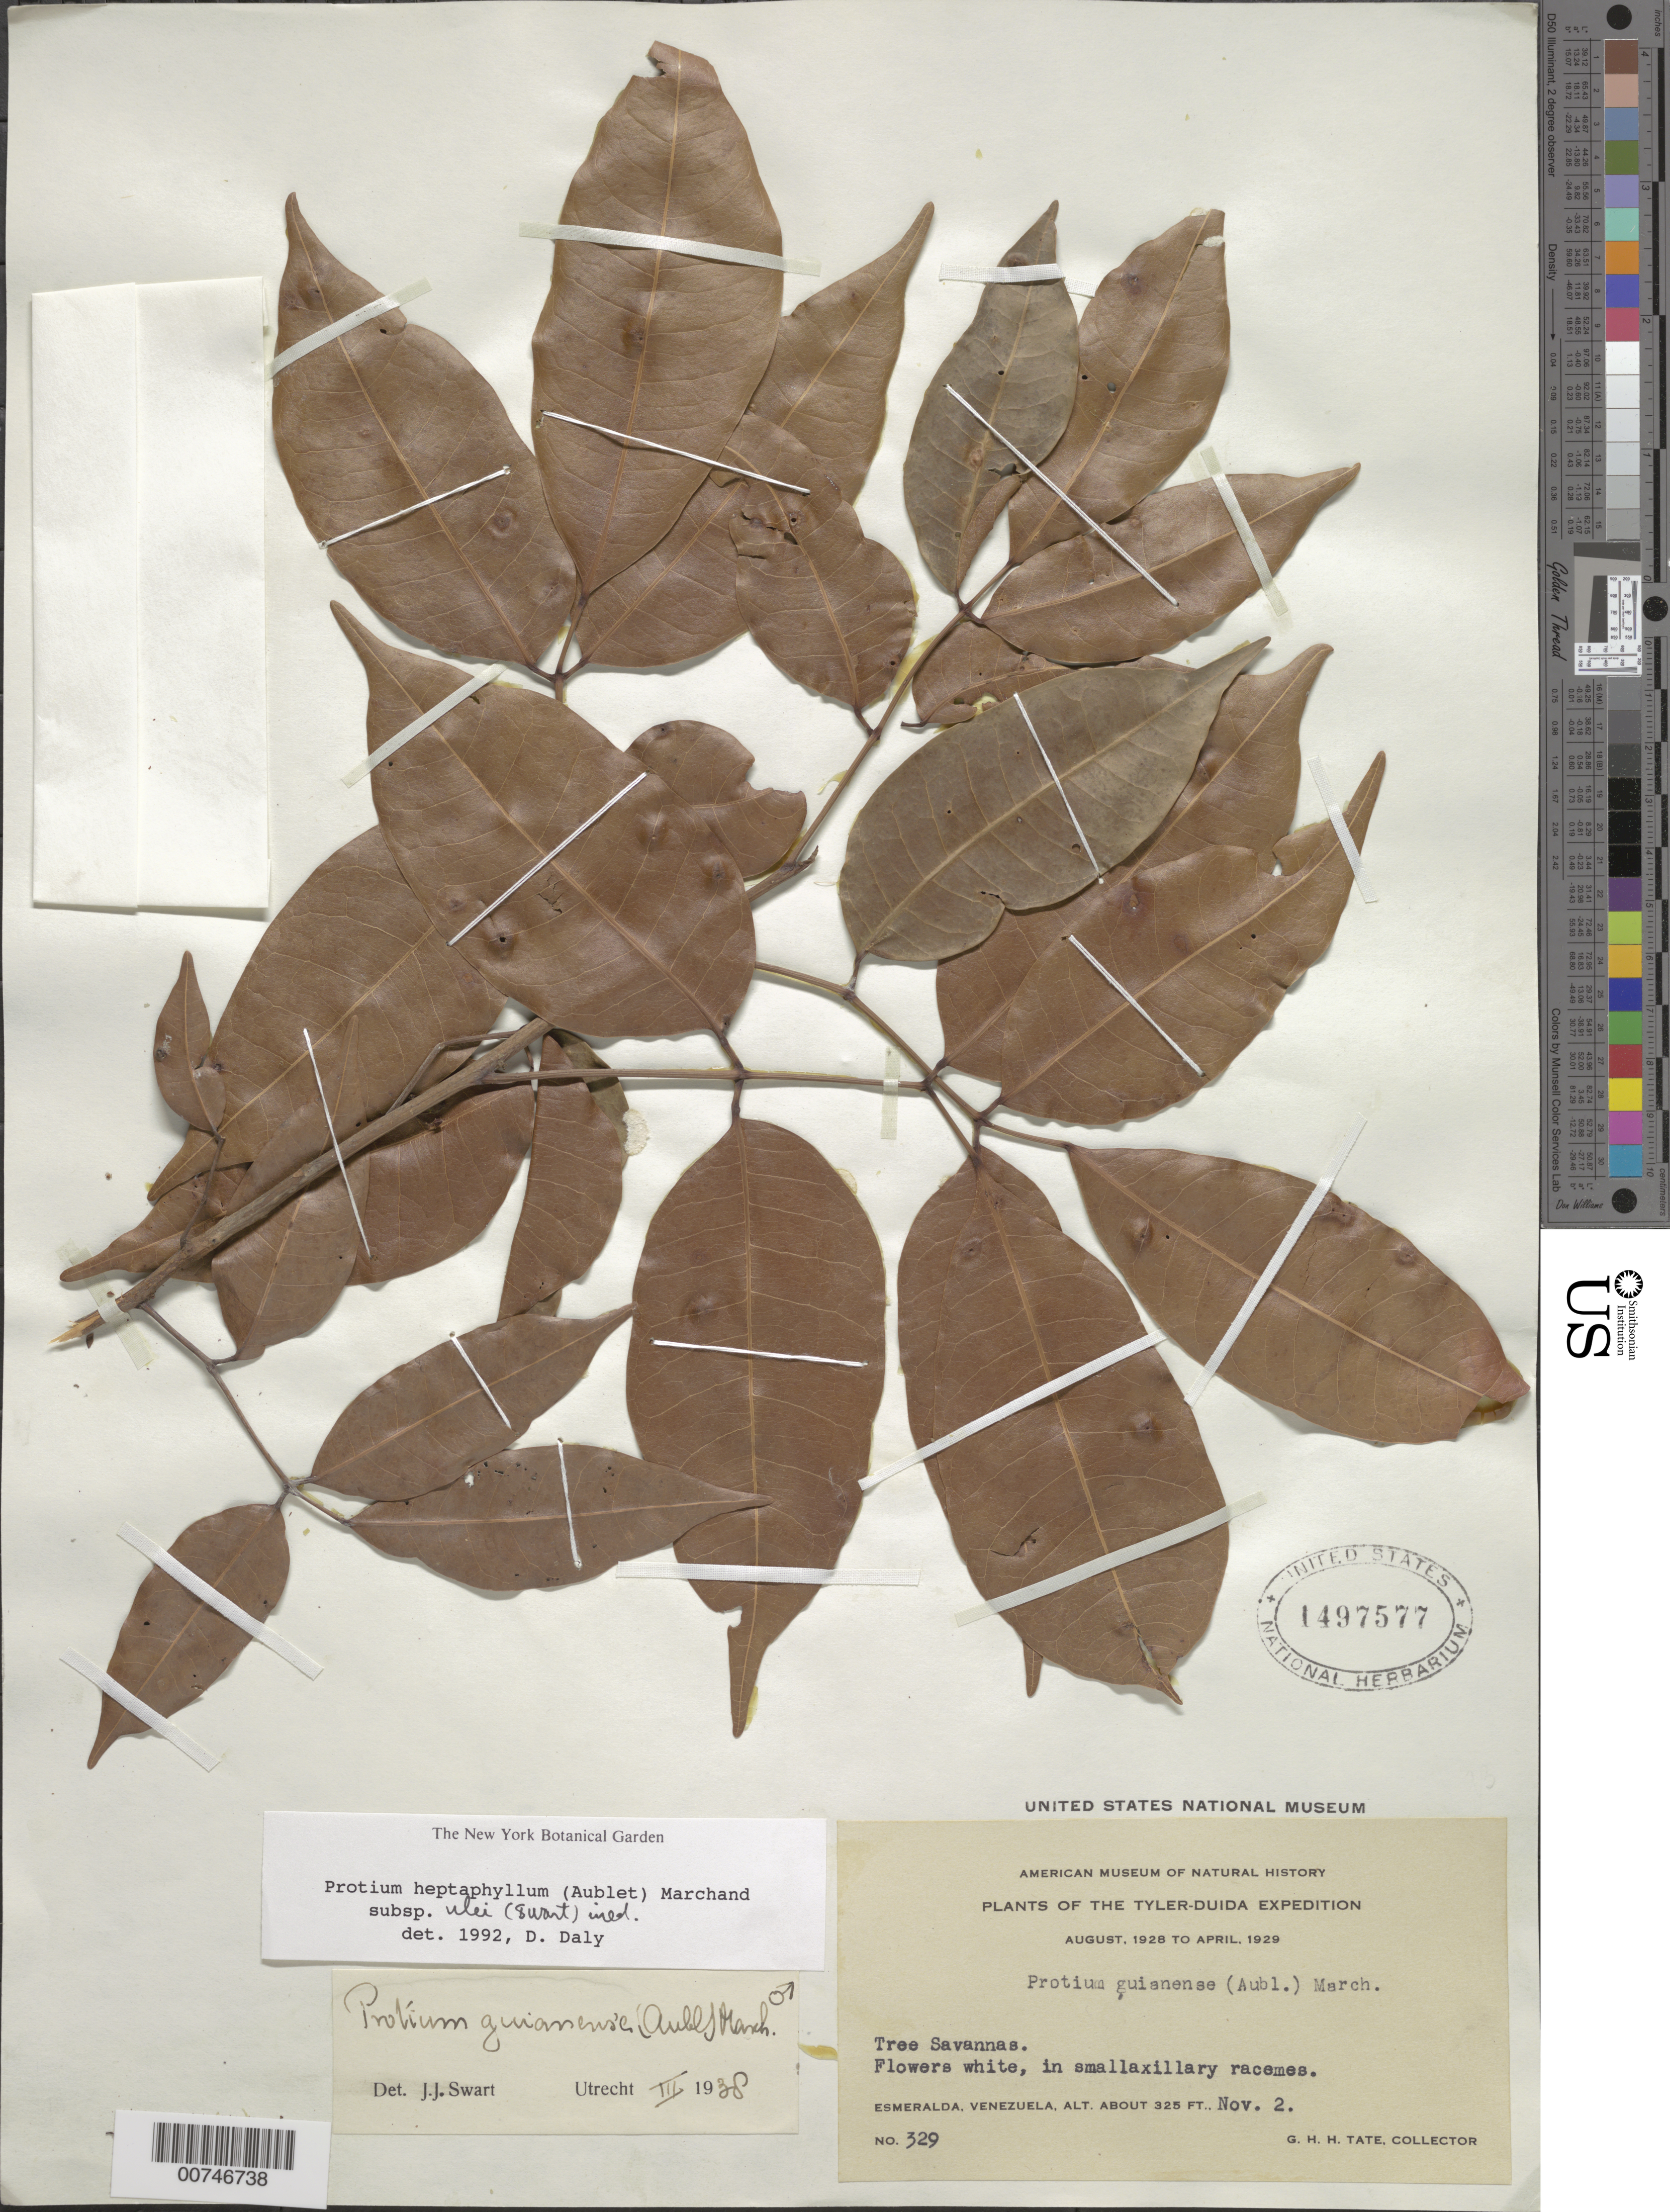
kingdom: Plantae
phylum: Tracheophyta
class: Magnoliopsida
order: Sapindales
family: Burseraceae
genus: Protium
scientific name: Protium heptaphyllum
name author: (Aubl.) Marchand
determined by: Daly, D. C.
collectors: G. H. H.Tate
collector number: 329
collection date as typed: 2-Nov-28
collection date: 1928-11-02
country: Venezuela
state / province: Amazonas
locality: Esmeralda (Tyler-Duida Expedition)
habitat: Tree savannas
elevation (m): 99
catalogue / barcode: US 1497577